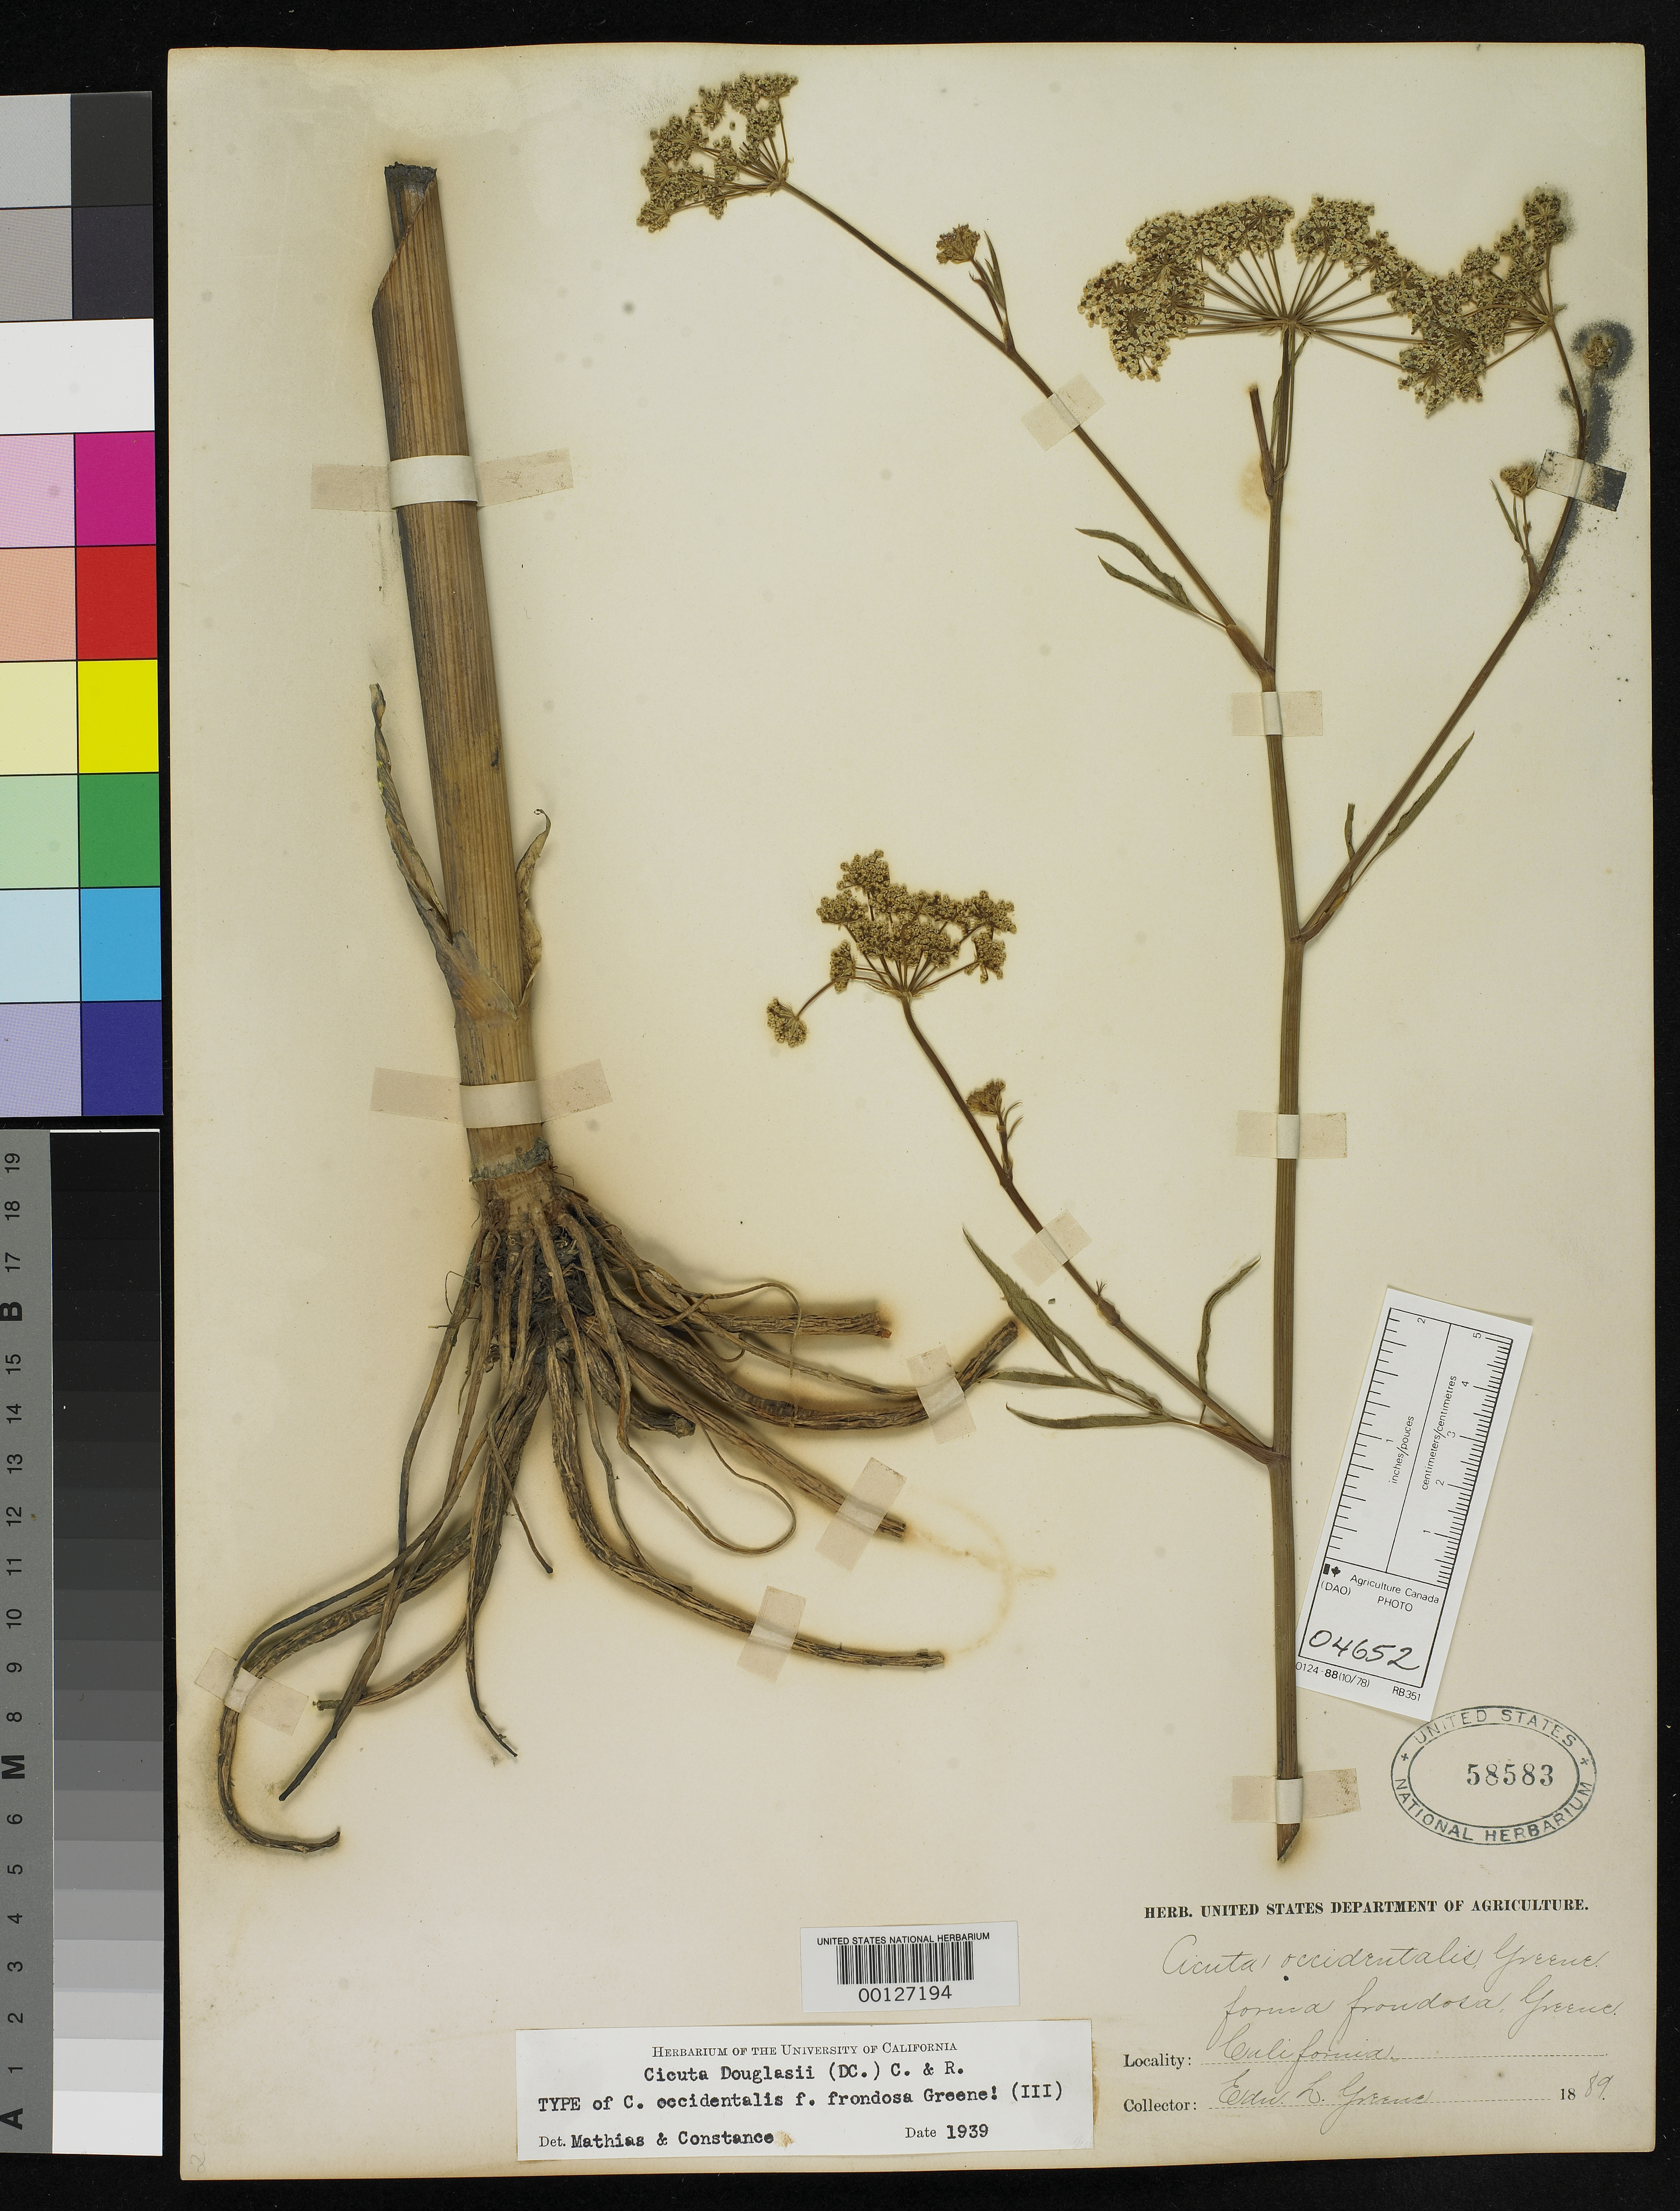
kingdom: Plantae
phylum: Tracheophyta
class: Magnoliopsida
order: Apiales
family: Apiaceae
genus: Cicuta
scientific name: Cicuta occidentalis f. frondosa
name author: Greene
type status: Isotype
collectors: E. L. Greene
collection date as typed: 24 Jun 1889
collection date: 1889-06-24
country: United States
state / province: California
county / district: Kern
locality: Tepachapi.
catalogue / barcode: US 58583